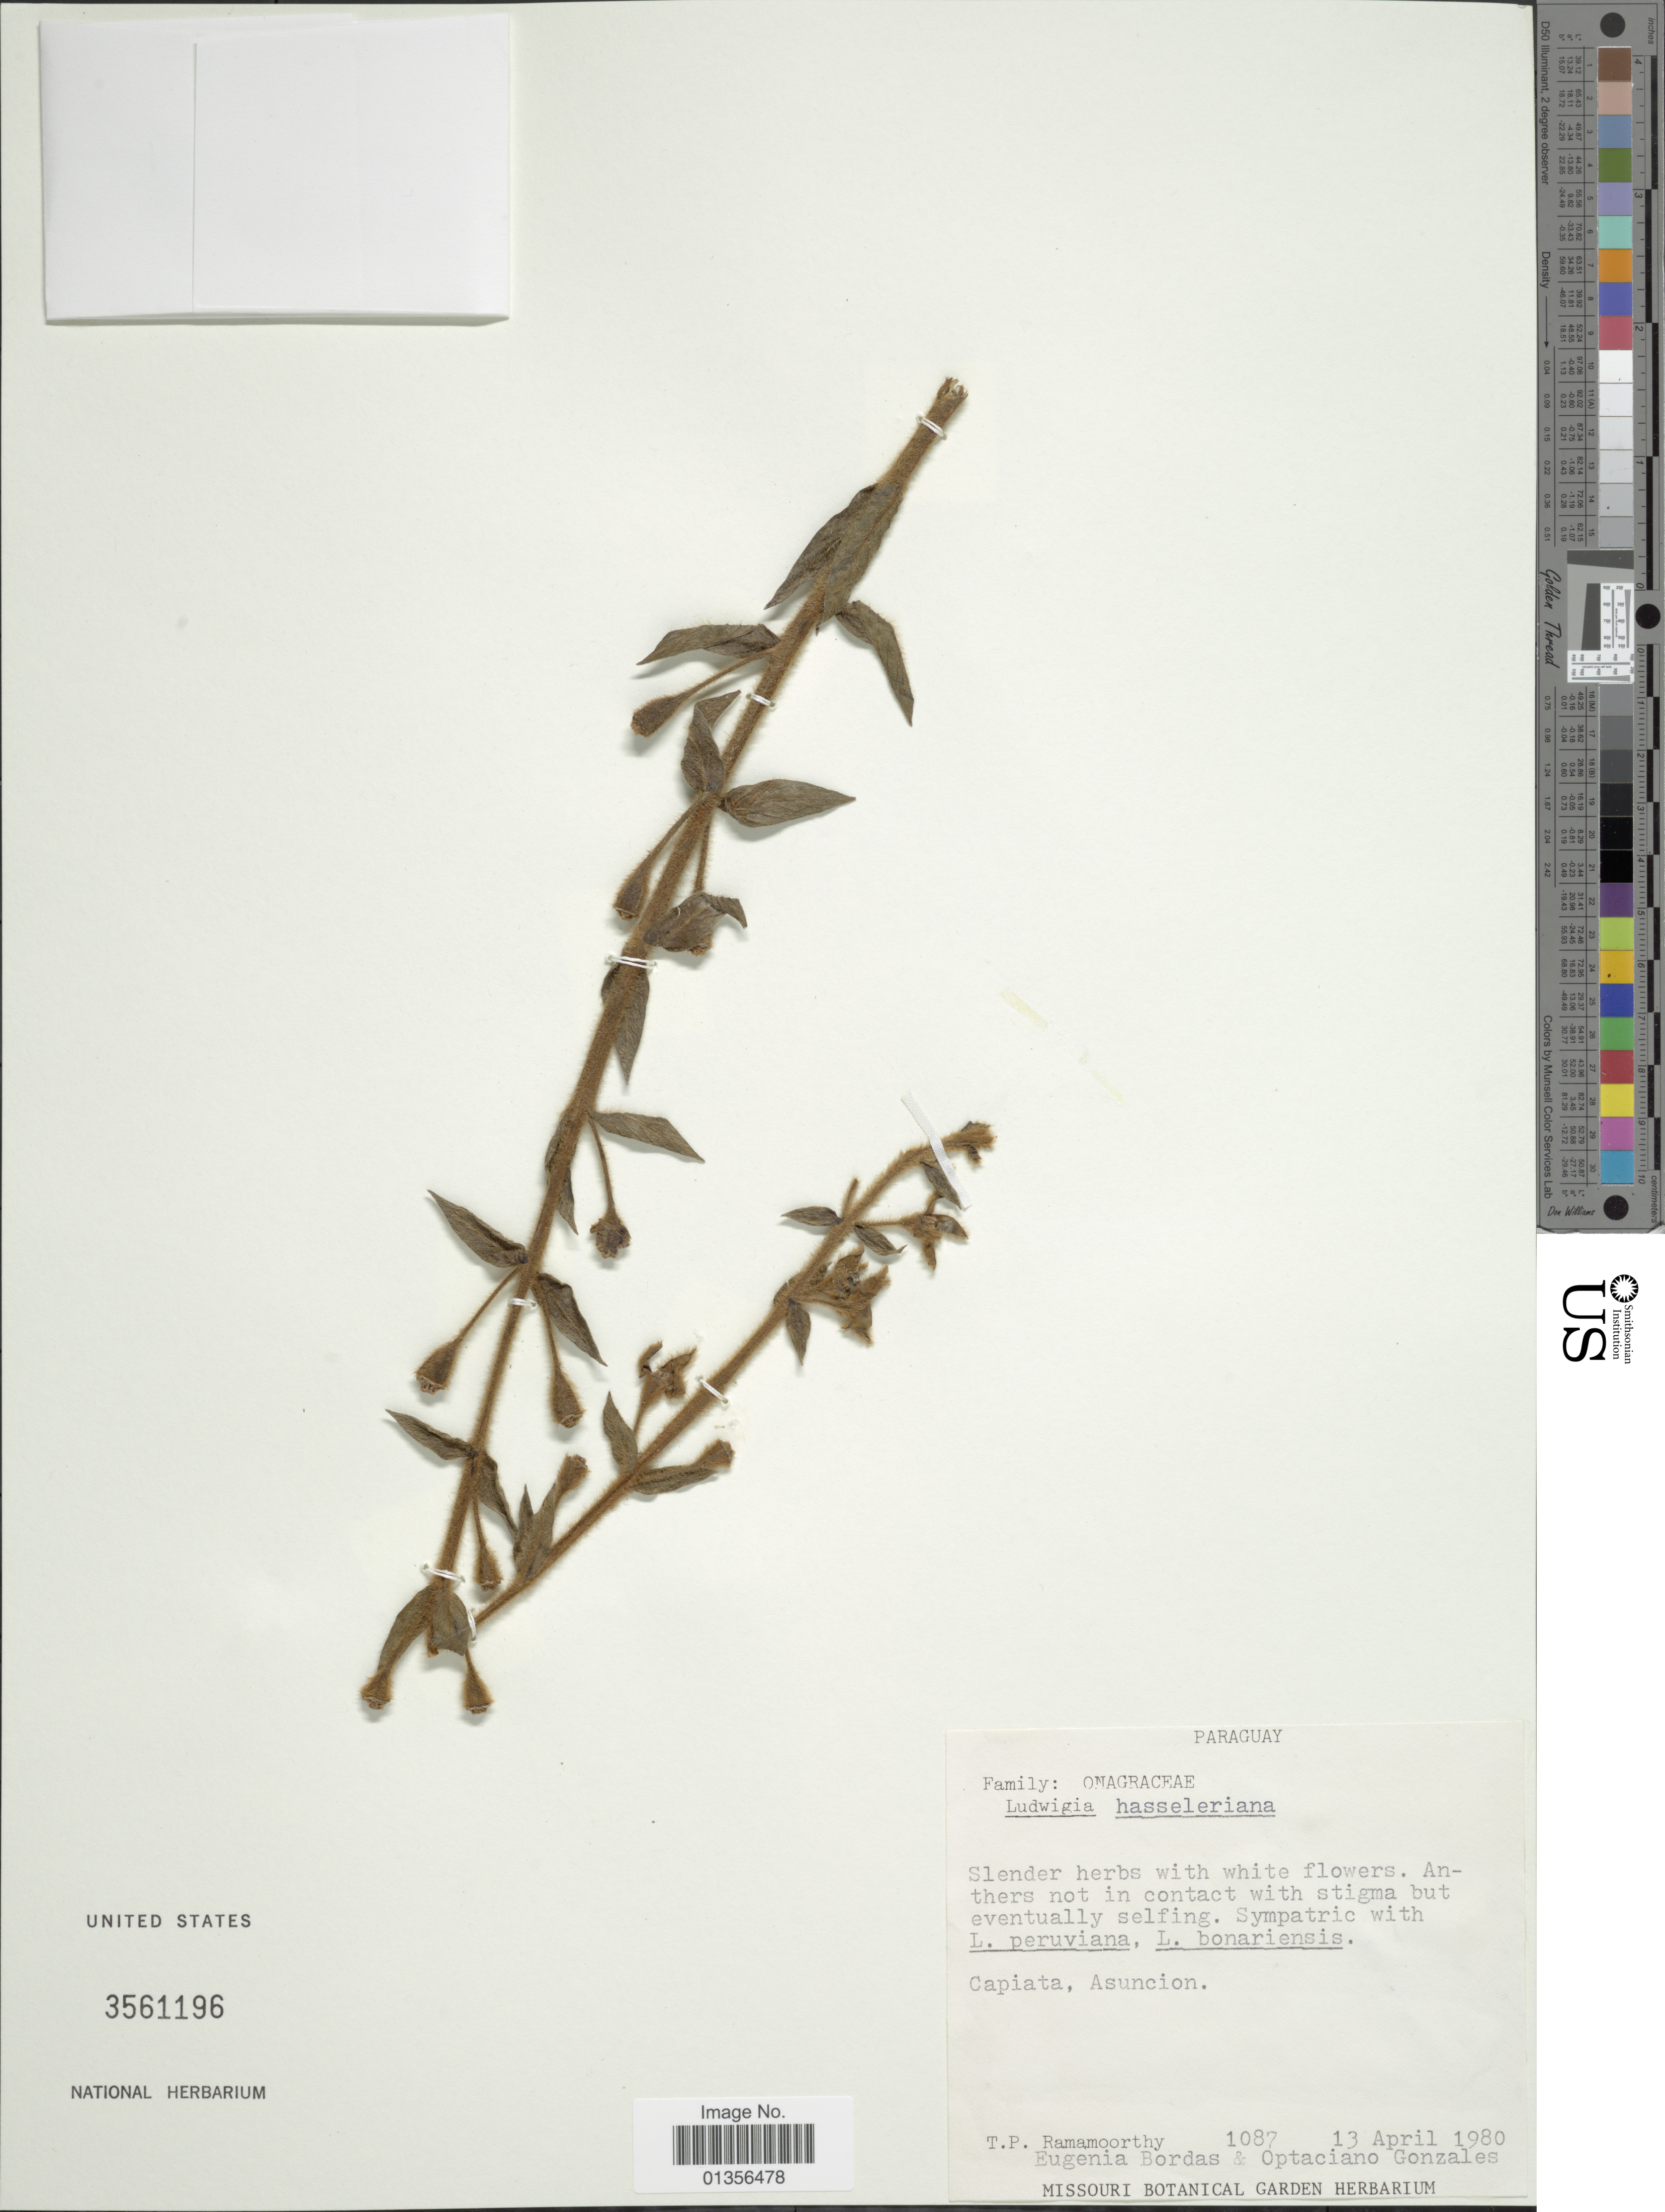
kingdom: Plantae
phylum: Tracheophyta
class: Magnoliopsida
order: Myrtales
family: Onagraceae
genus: Ludwigia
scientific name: Ludwigia hassleriana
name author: (Chodat) Ramamoorthy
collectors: T. P. Ramamoorthy, E. Bordas & O. Gonzáles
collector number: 1087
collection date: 1980-04-13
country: Paraguay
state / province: Asuncion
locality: Capiata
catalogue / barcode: US 3561196